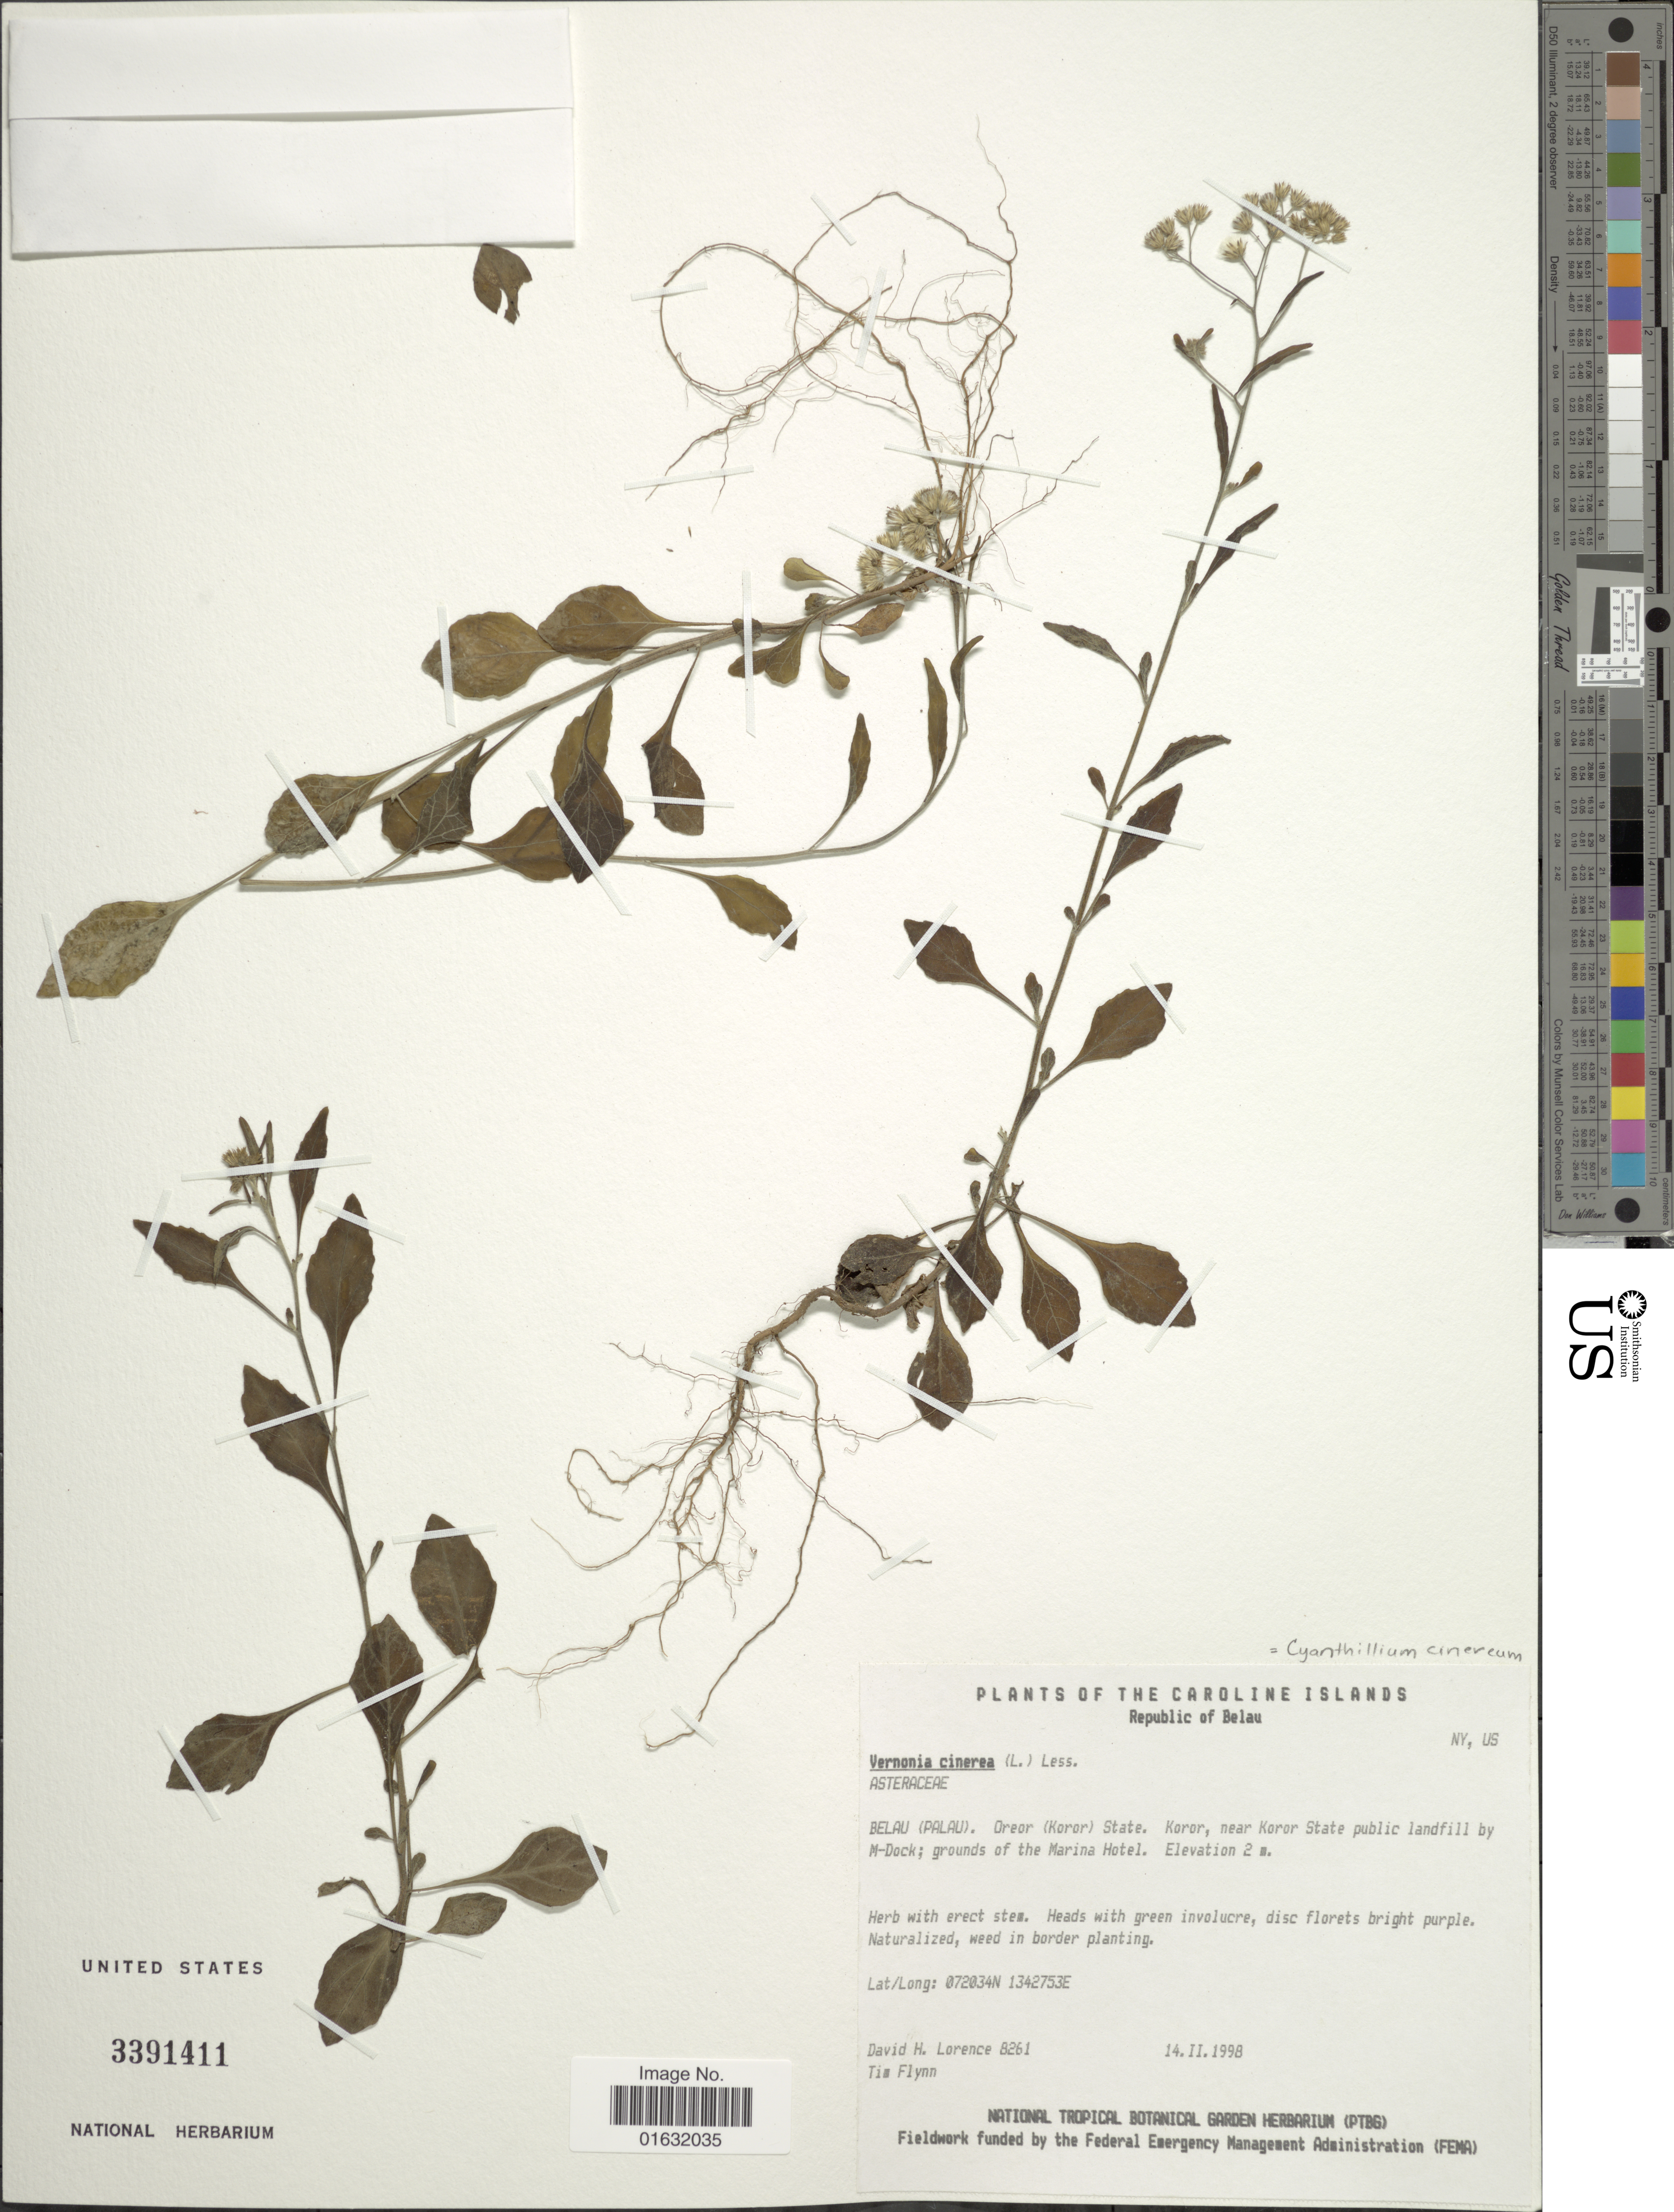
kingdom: Plantae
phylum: Tracheophyta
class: Magnoliopsida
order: Asterales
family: Asteraceae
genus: Cyanthillium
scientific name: Cyanthillium cinereum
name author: (L.) H. Rob.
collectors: D. Lorence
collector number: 8261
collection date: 1998-11-14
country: Palau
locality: The Caroline Islands, Republic of Belau, Belau (Palau). Oreor (Koror) State. Koror, near Koror State public landfill by M-Dock; grounds of the Marina Hotel.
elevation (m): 2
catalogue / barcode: US 3391411